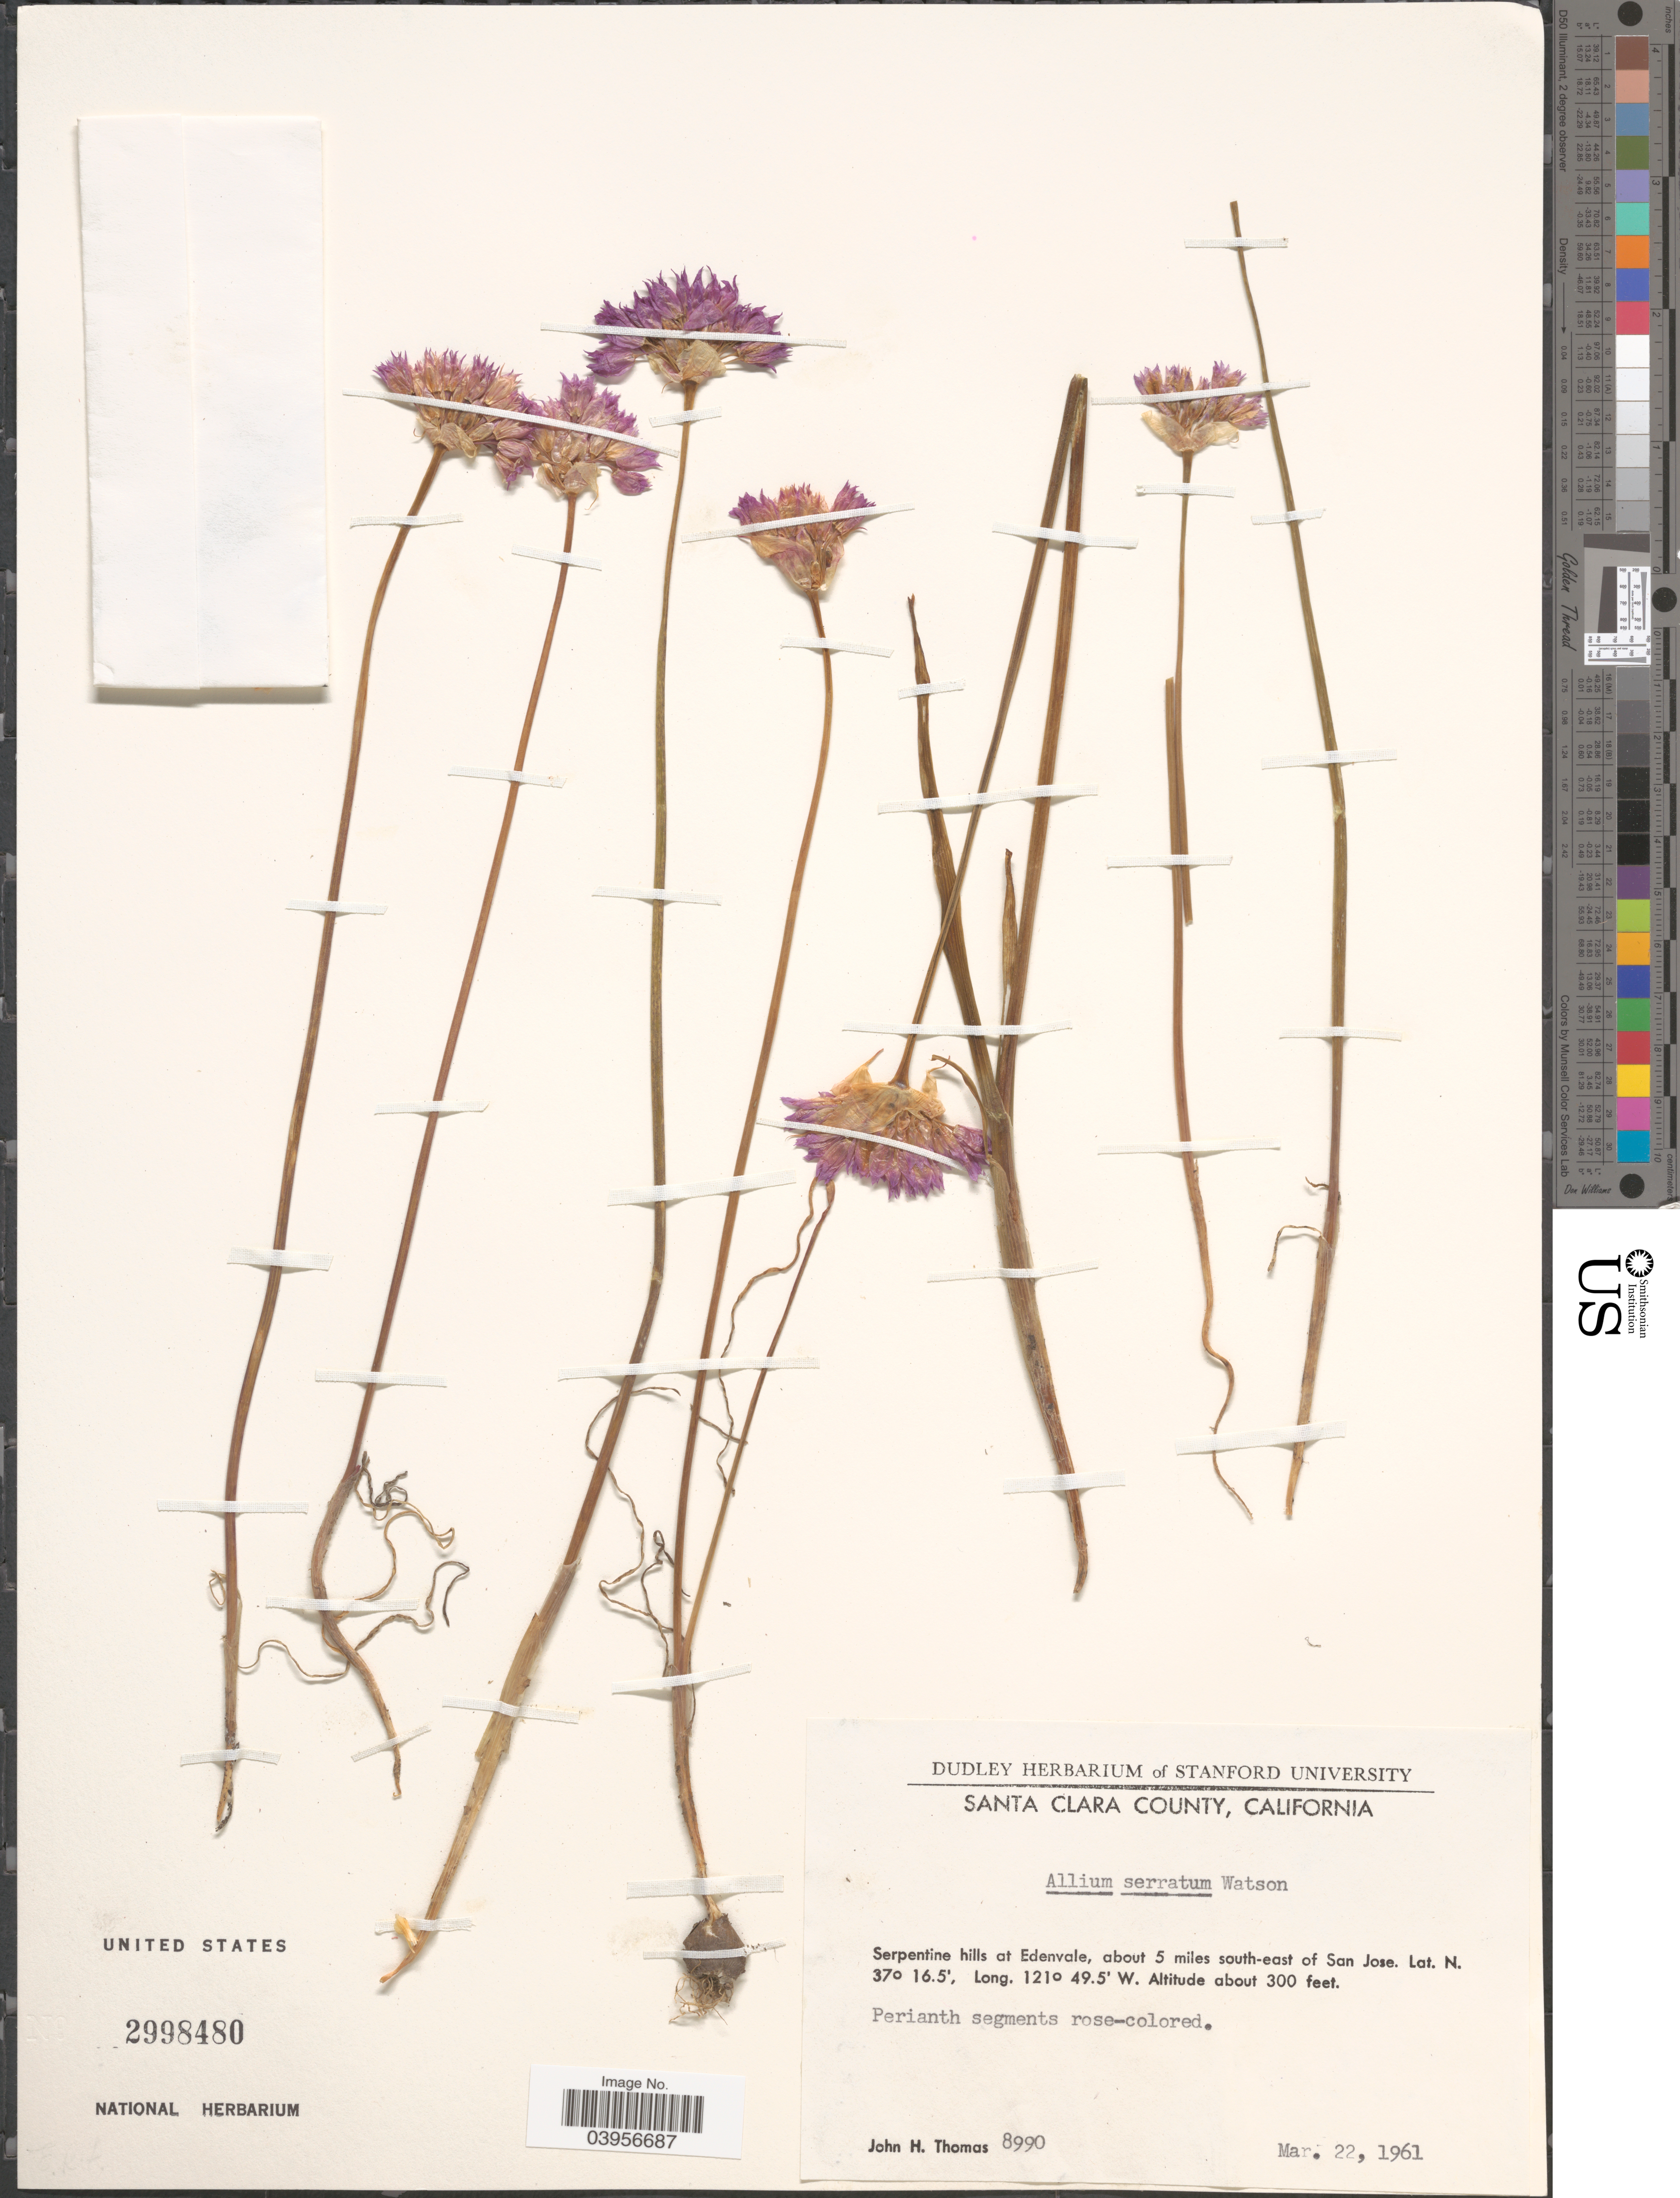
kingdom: Plantae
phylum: Tracheophyta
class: Liliopsida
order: Asparagales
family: Amaryllidaceae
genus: Allium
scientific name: Allium serratum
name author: S. Watson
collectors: J. H. Thomas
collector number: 8990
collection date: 1961-03-22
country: United States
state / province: California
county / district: Santa Clara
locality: Santa Clara County. Serpentine hills at Edenvale, about 5 miles south-east of San Jose.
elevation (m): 91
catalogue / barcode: US 2998480